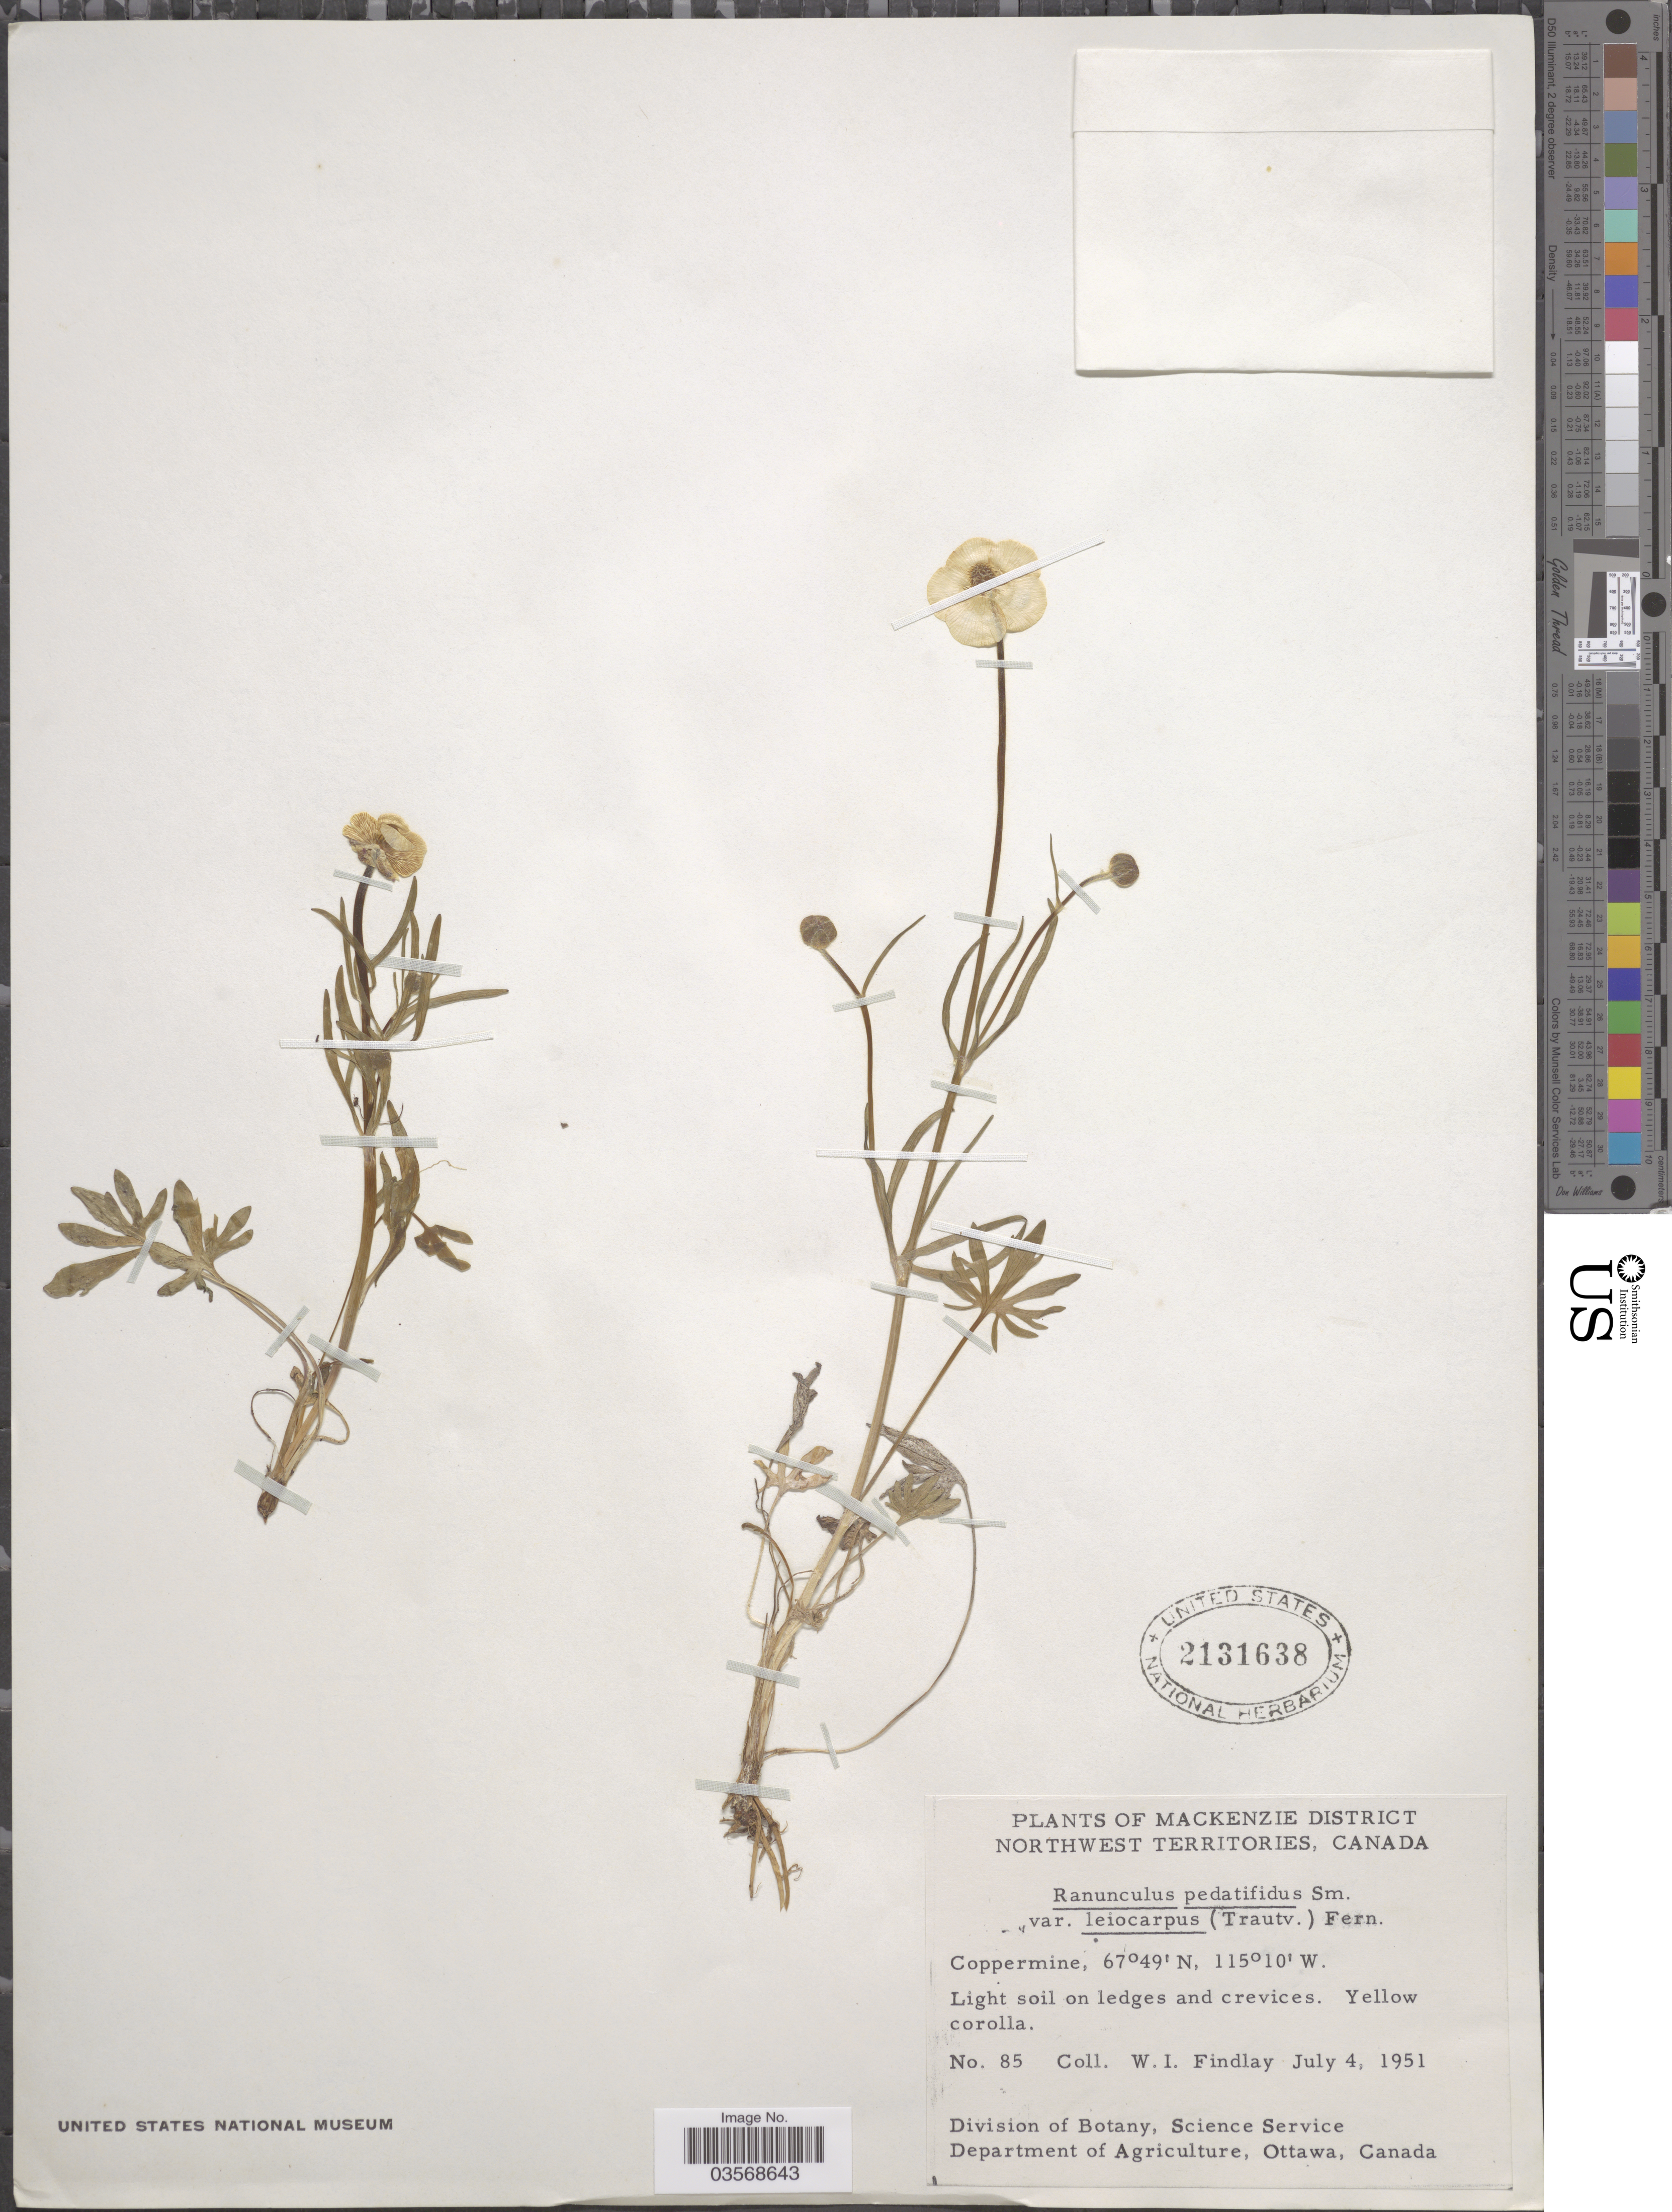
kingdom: Plantae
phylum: Tracheophyta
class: Magnoliopsida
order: Ranunculales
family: Ranunculaceae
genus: Ranunculus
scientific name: Ranunculus peduncularis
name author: Sm.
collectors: W. Findlay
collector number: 85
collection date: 1951-07-04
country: Canada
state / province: Northwest Territories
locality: Mackenzie District. Coppermine.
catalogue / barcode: US 2131638